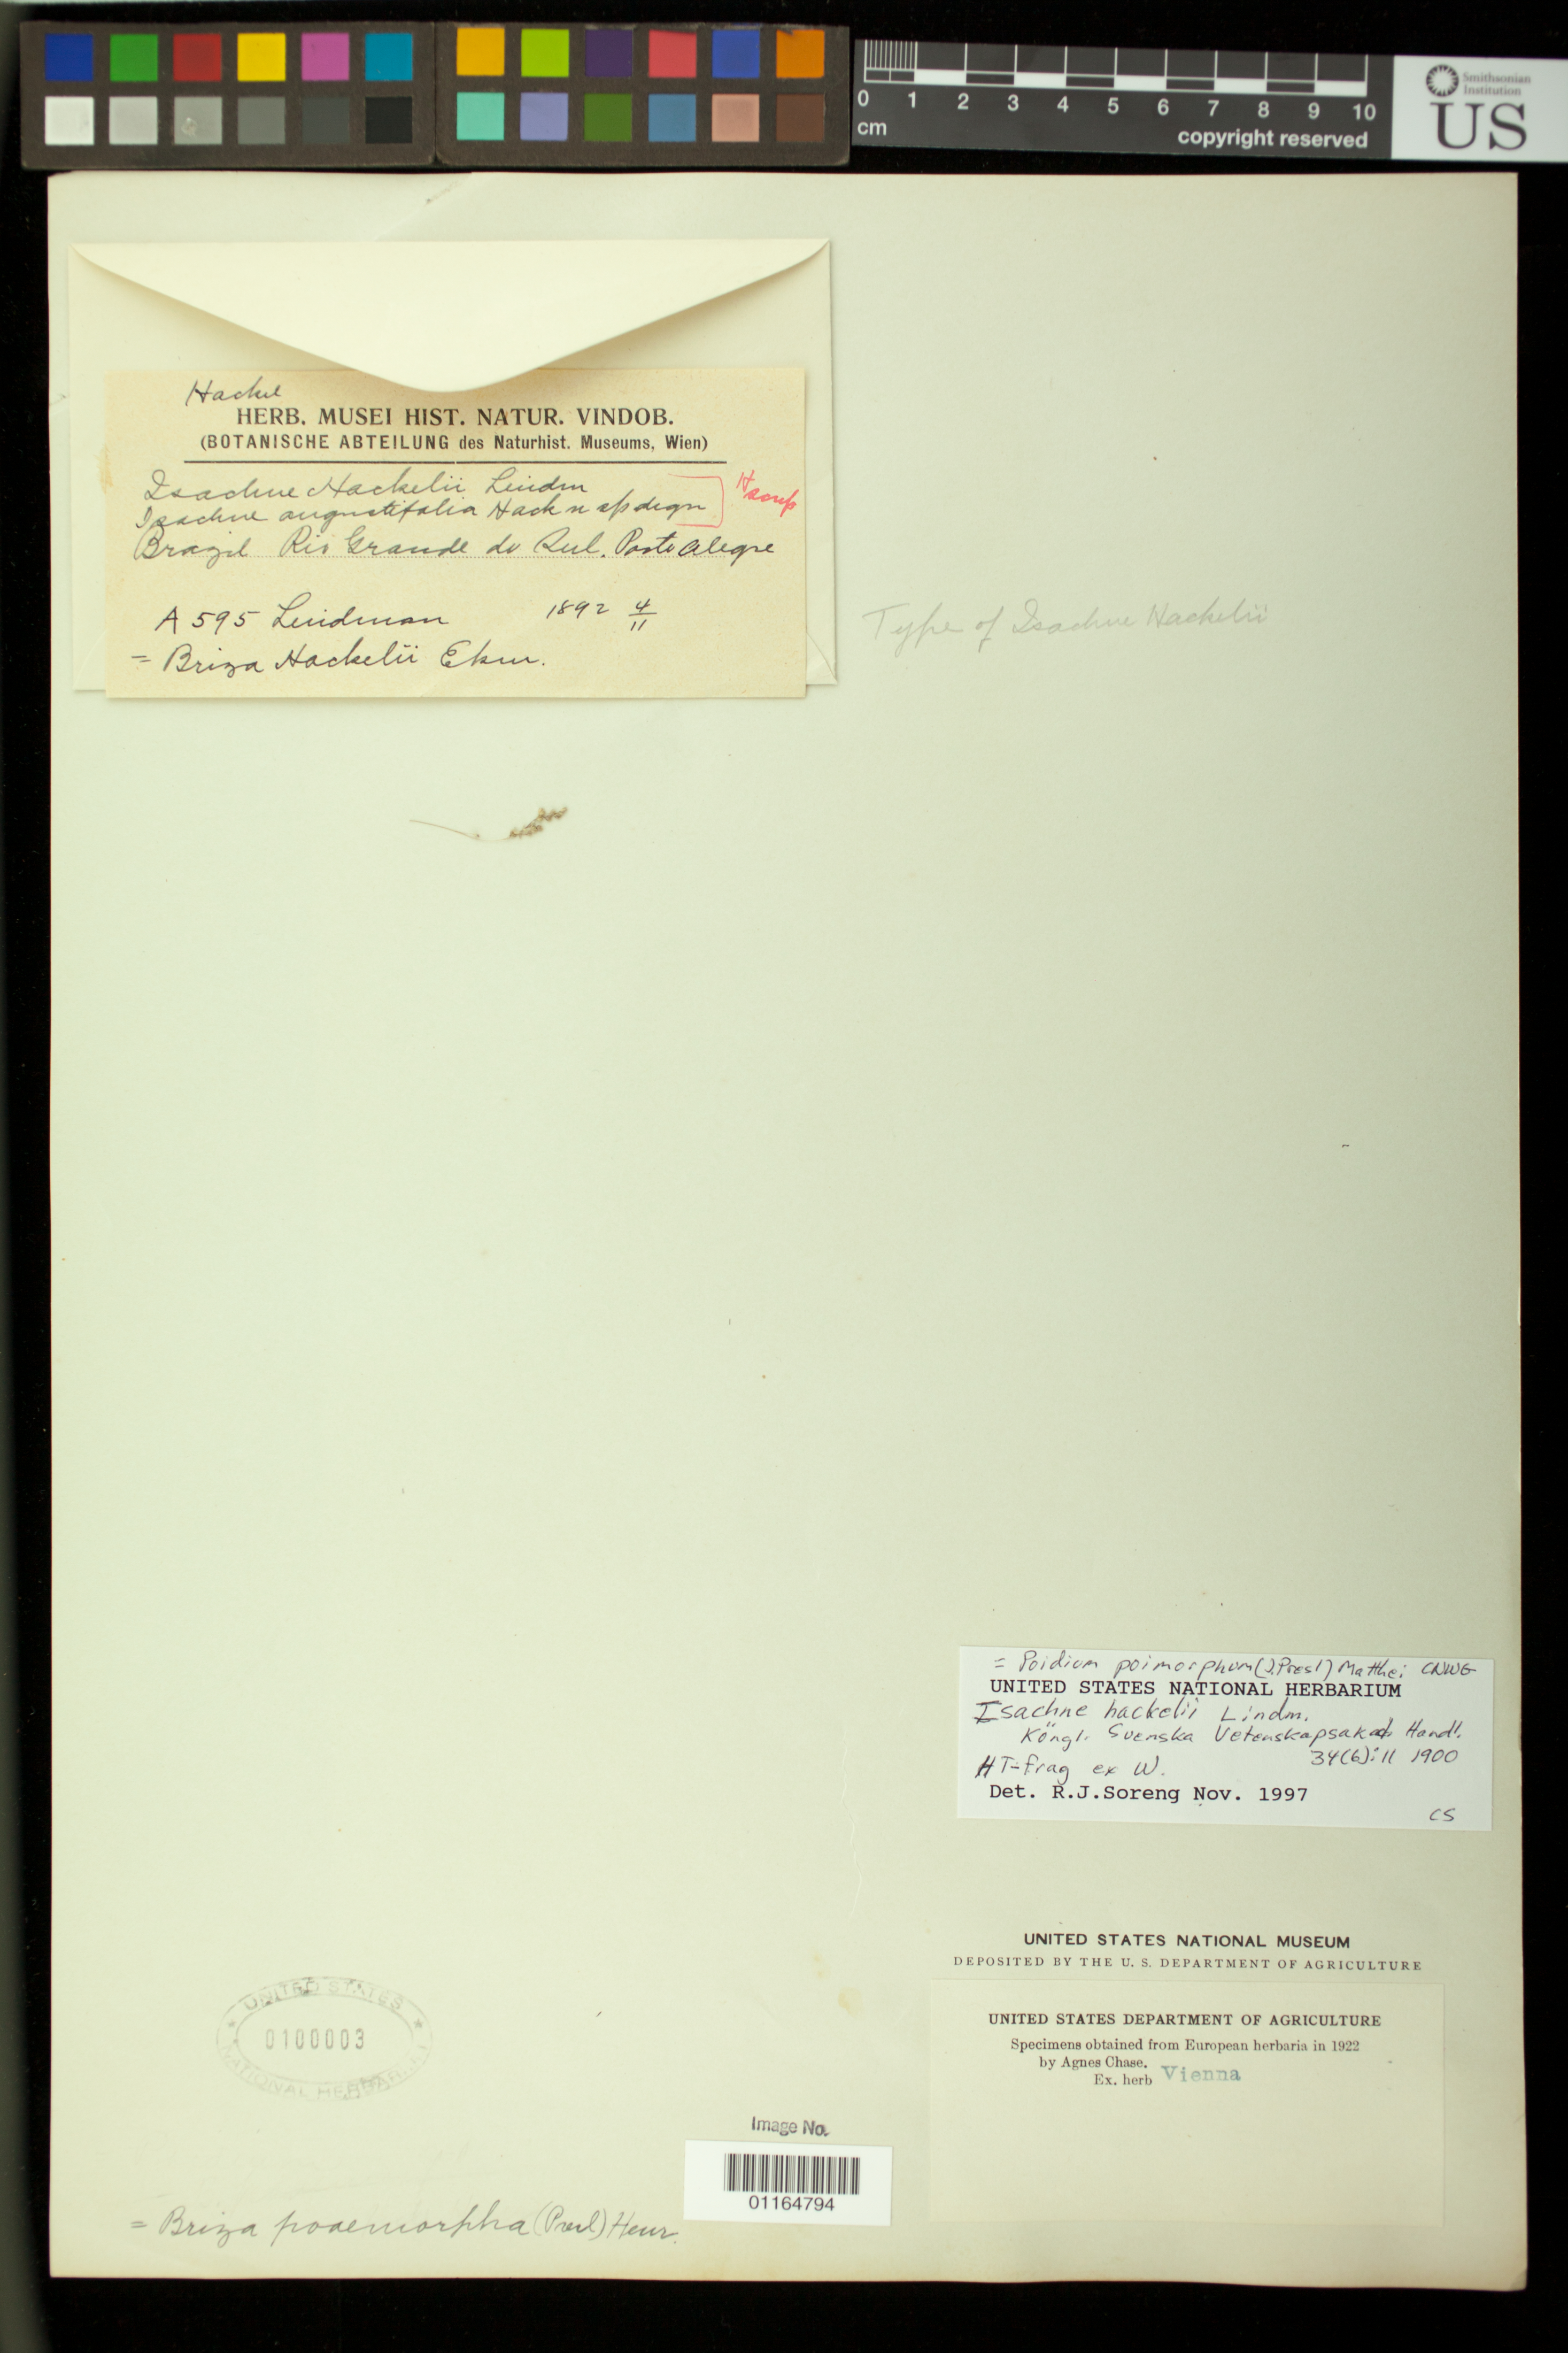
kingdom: Plantae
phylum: Tracheophyta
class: Liliopsida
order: Poales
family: Poaceae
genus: Isachne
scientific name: Isachne hackelii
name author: Lindm.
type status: Type Collection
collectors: C. A. M. Lindman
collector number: A 595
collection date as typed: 04 Nov 1892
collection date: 1892-11-04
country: Brazil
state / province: Rio Grande do Sul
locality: Porte Alegre, Ponthenon.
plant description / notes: Fragmentary material of type specimen ex herb. Hackel (Vienna)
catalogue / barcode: US 100003